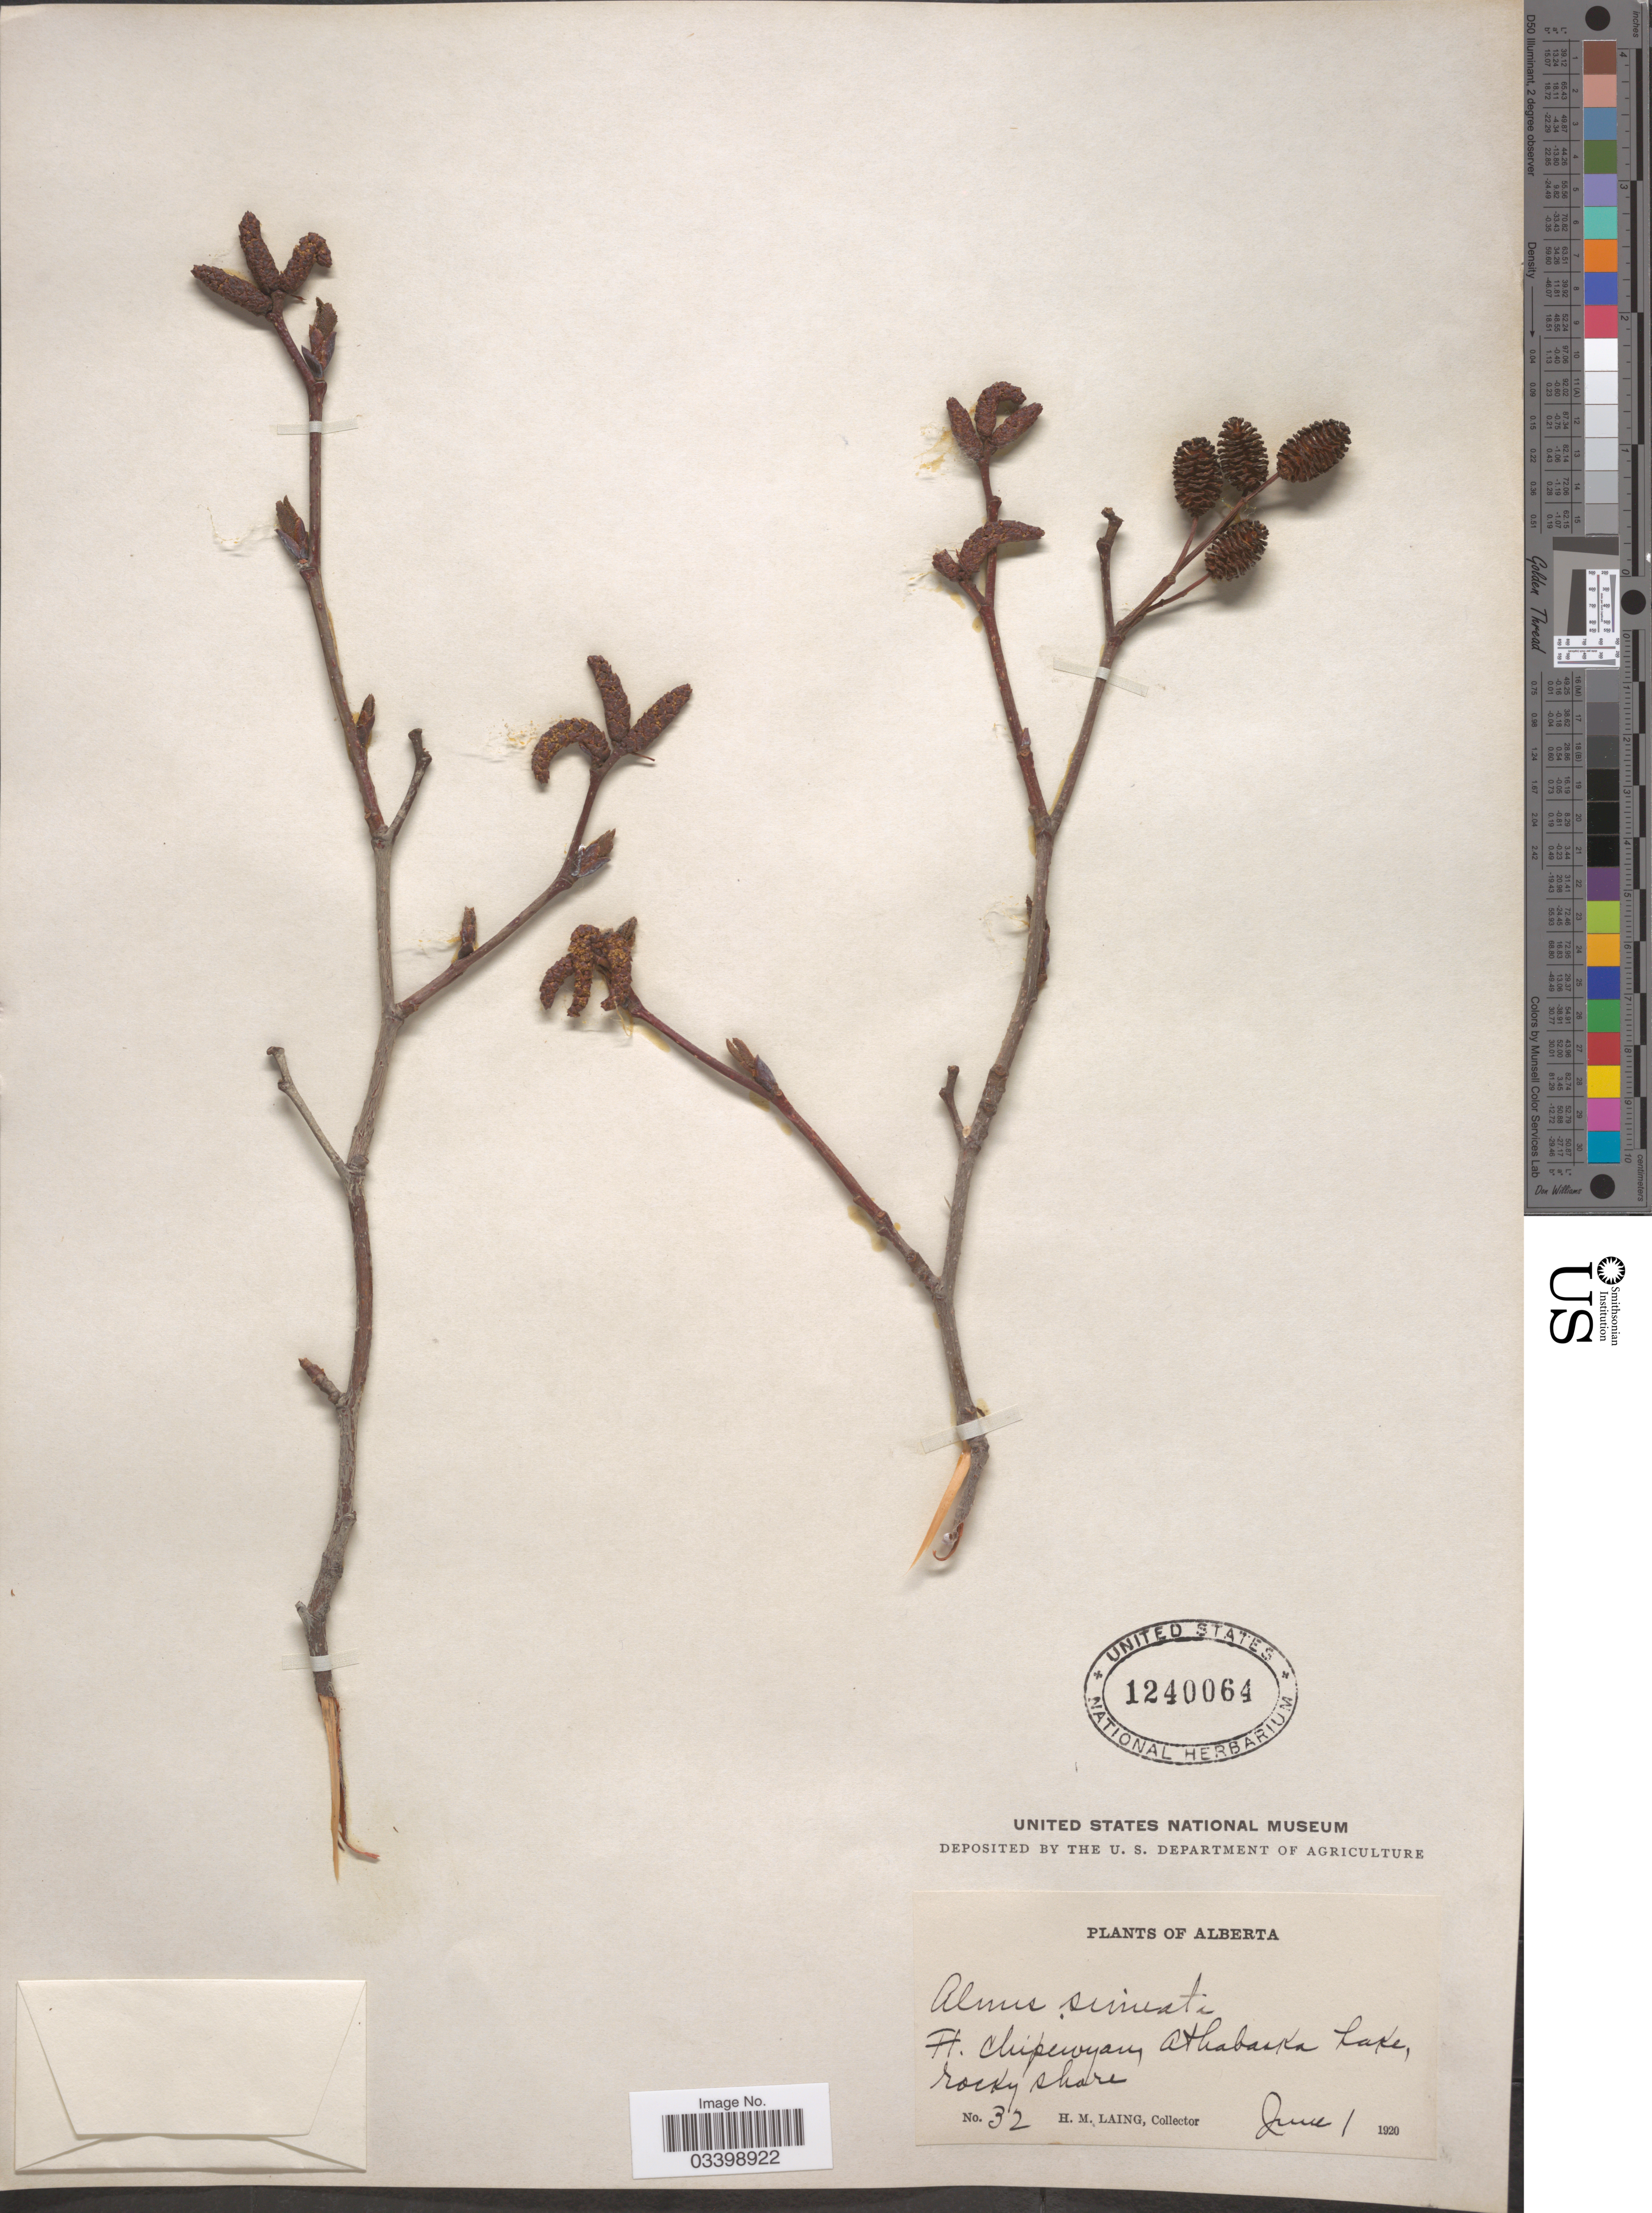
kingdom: Plantae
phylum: Tracheophyta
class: Magnoliopsida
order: Fagales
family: Betulaceae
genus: Alnus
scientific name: Alnus viridis subsp. sinuata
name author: Regel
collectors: H. Laing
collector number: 32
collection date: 1920-06-01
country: Canada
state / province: Alberta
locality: Ft. Chipewyan, Athabaska Lake.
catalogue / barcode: US 1240064